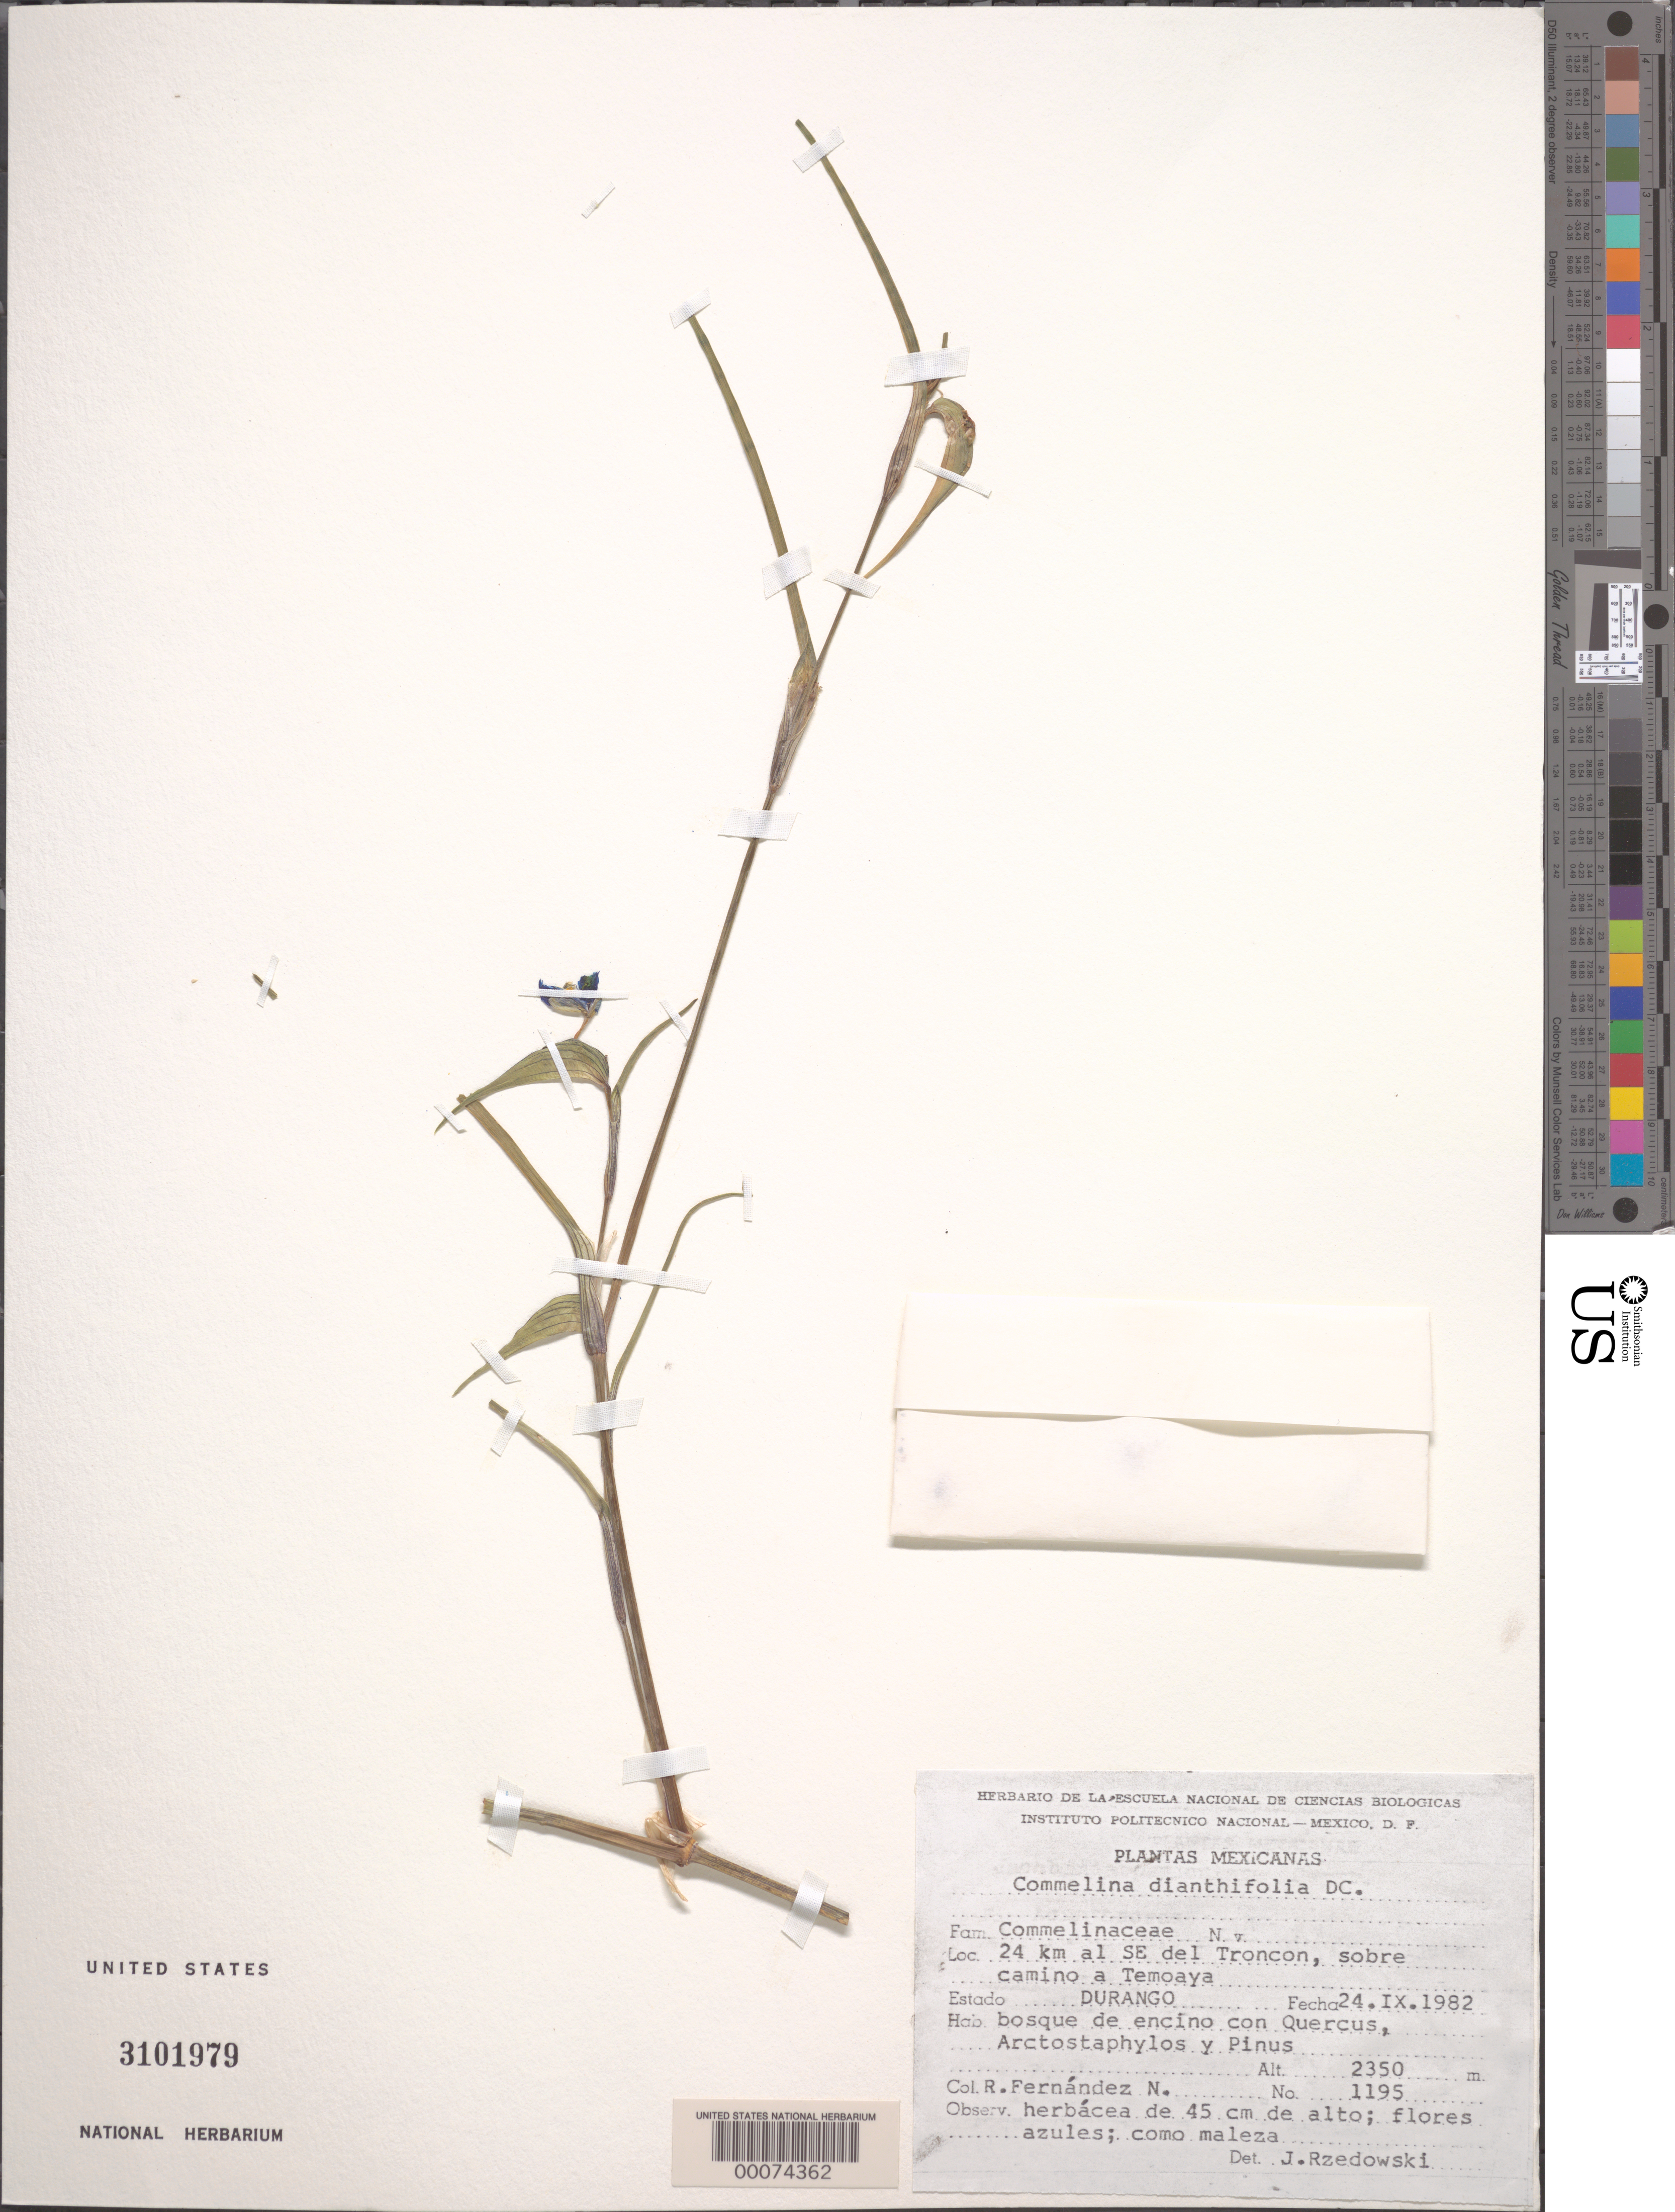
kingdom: Plantae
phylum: Tracheophyta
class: Liliopsida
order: Commelinales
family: Commelinaceae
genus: Commelina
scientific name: Commelina dianthifolia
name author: Redouté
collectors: R. Fernández Nava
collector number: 1195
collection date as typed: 24 Sep 1982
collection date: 1982-09-24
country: Mexico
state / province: Durango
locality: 24 km SE of Troncon, abound Temoaya Road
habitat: Woods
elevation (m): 2350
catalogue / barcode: US 3101979